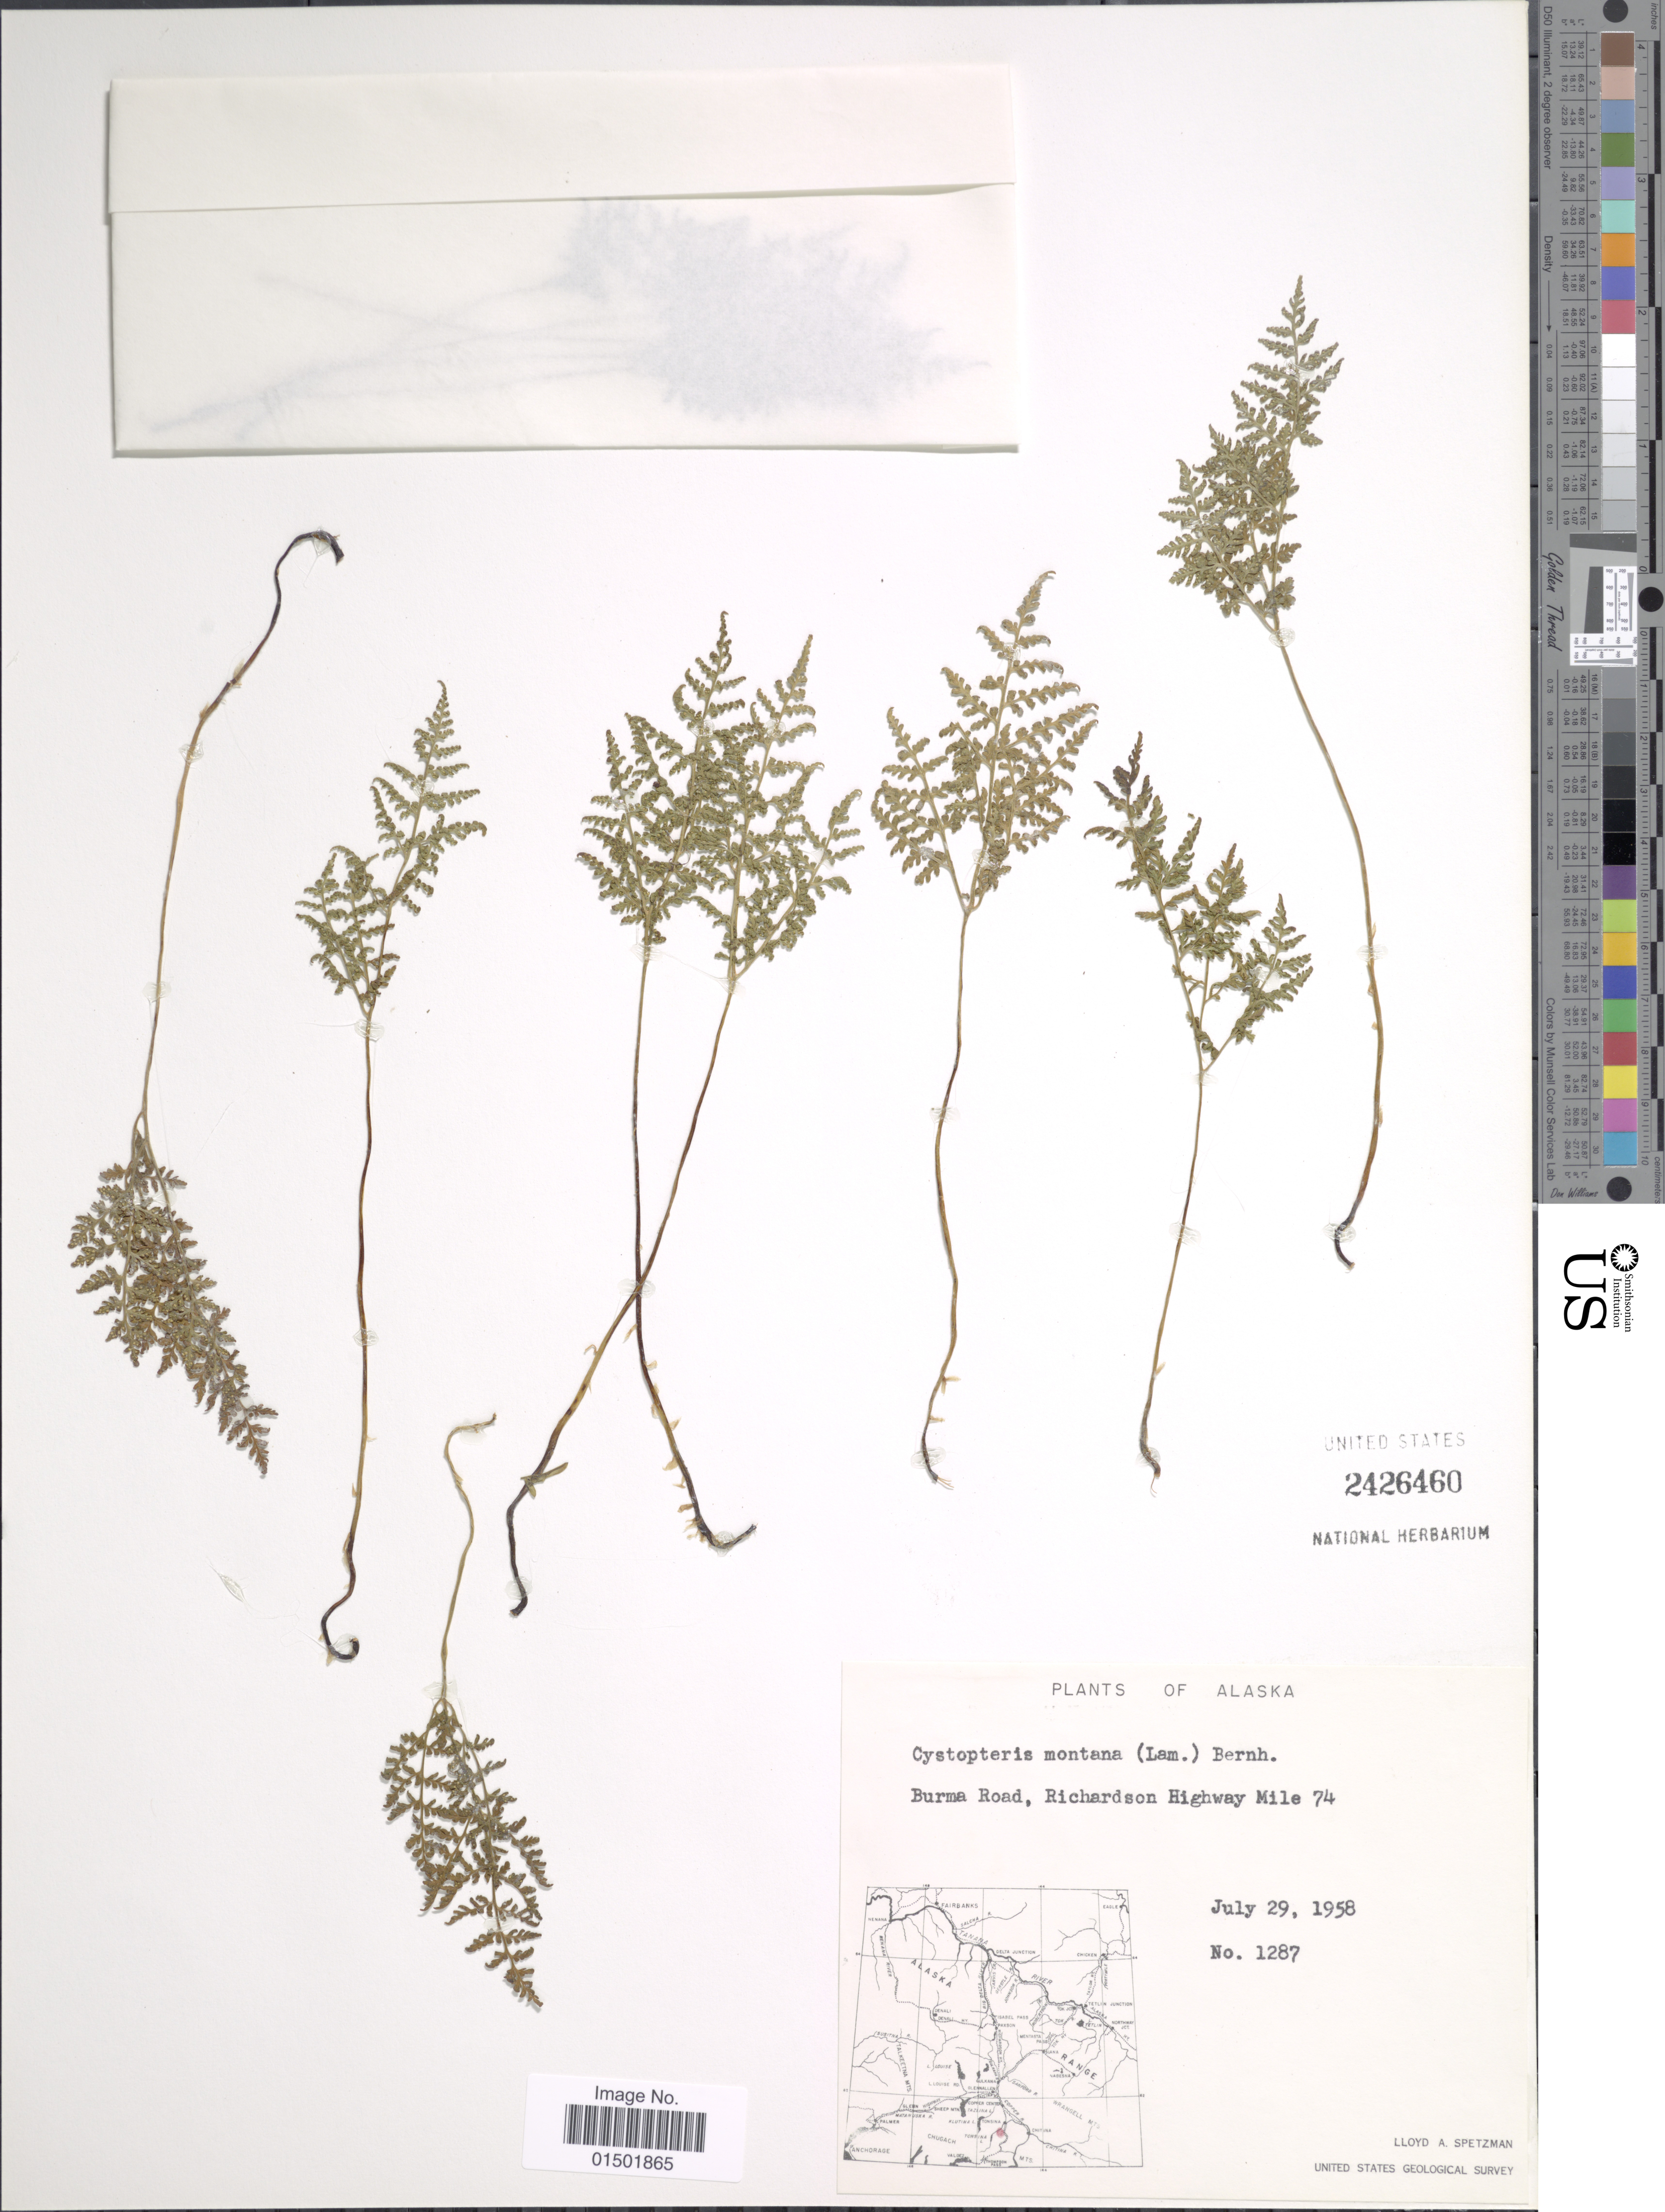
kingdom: Plantae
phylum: Tracheophyta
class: Polypodiopsida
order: Polypodiales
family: Cystopteridaceae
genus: Cystopteris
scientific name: Cystopteris montana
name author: (Lam.) Desv.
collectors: L. Spetzman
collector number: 1287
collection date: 1958-07-29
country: United States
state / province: Alaska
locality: Burma Road, Richardson Highway Mile 74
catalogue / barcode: US 2426460